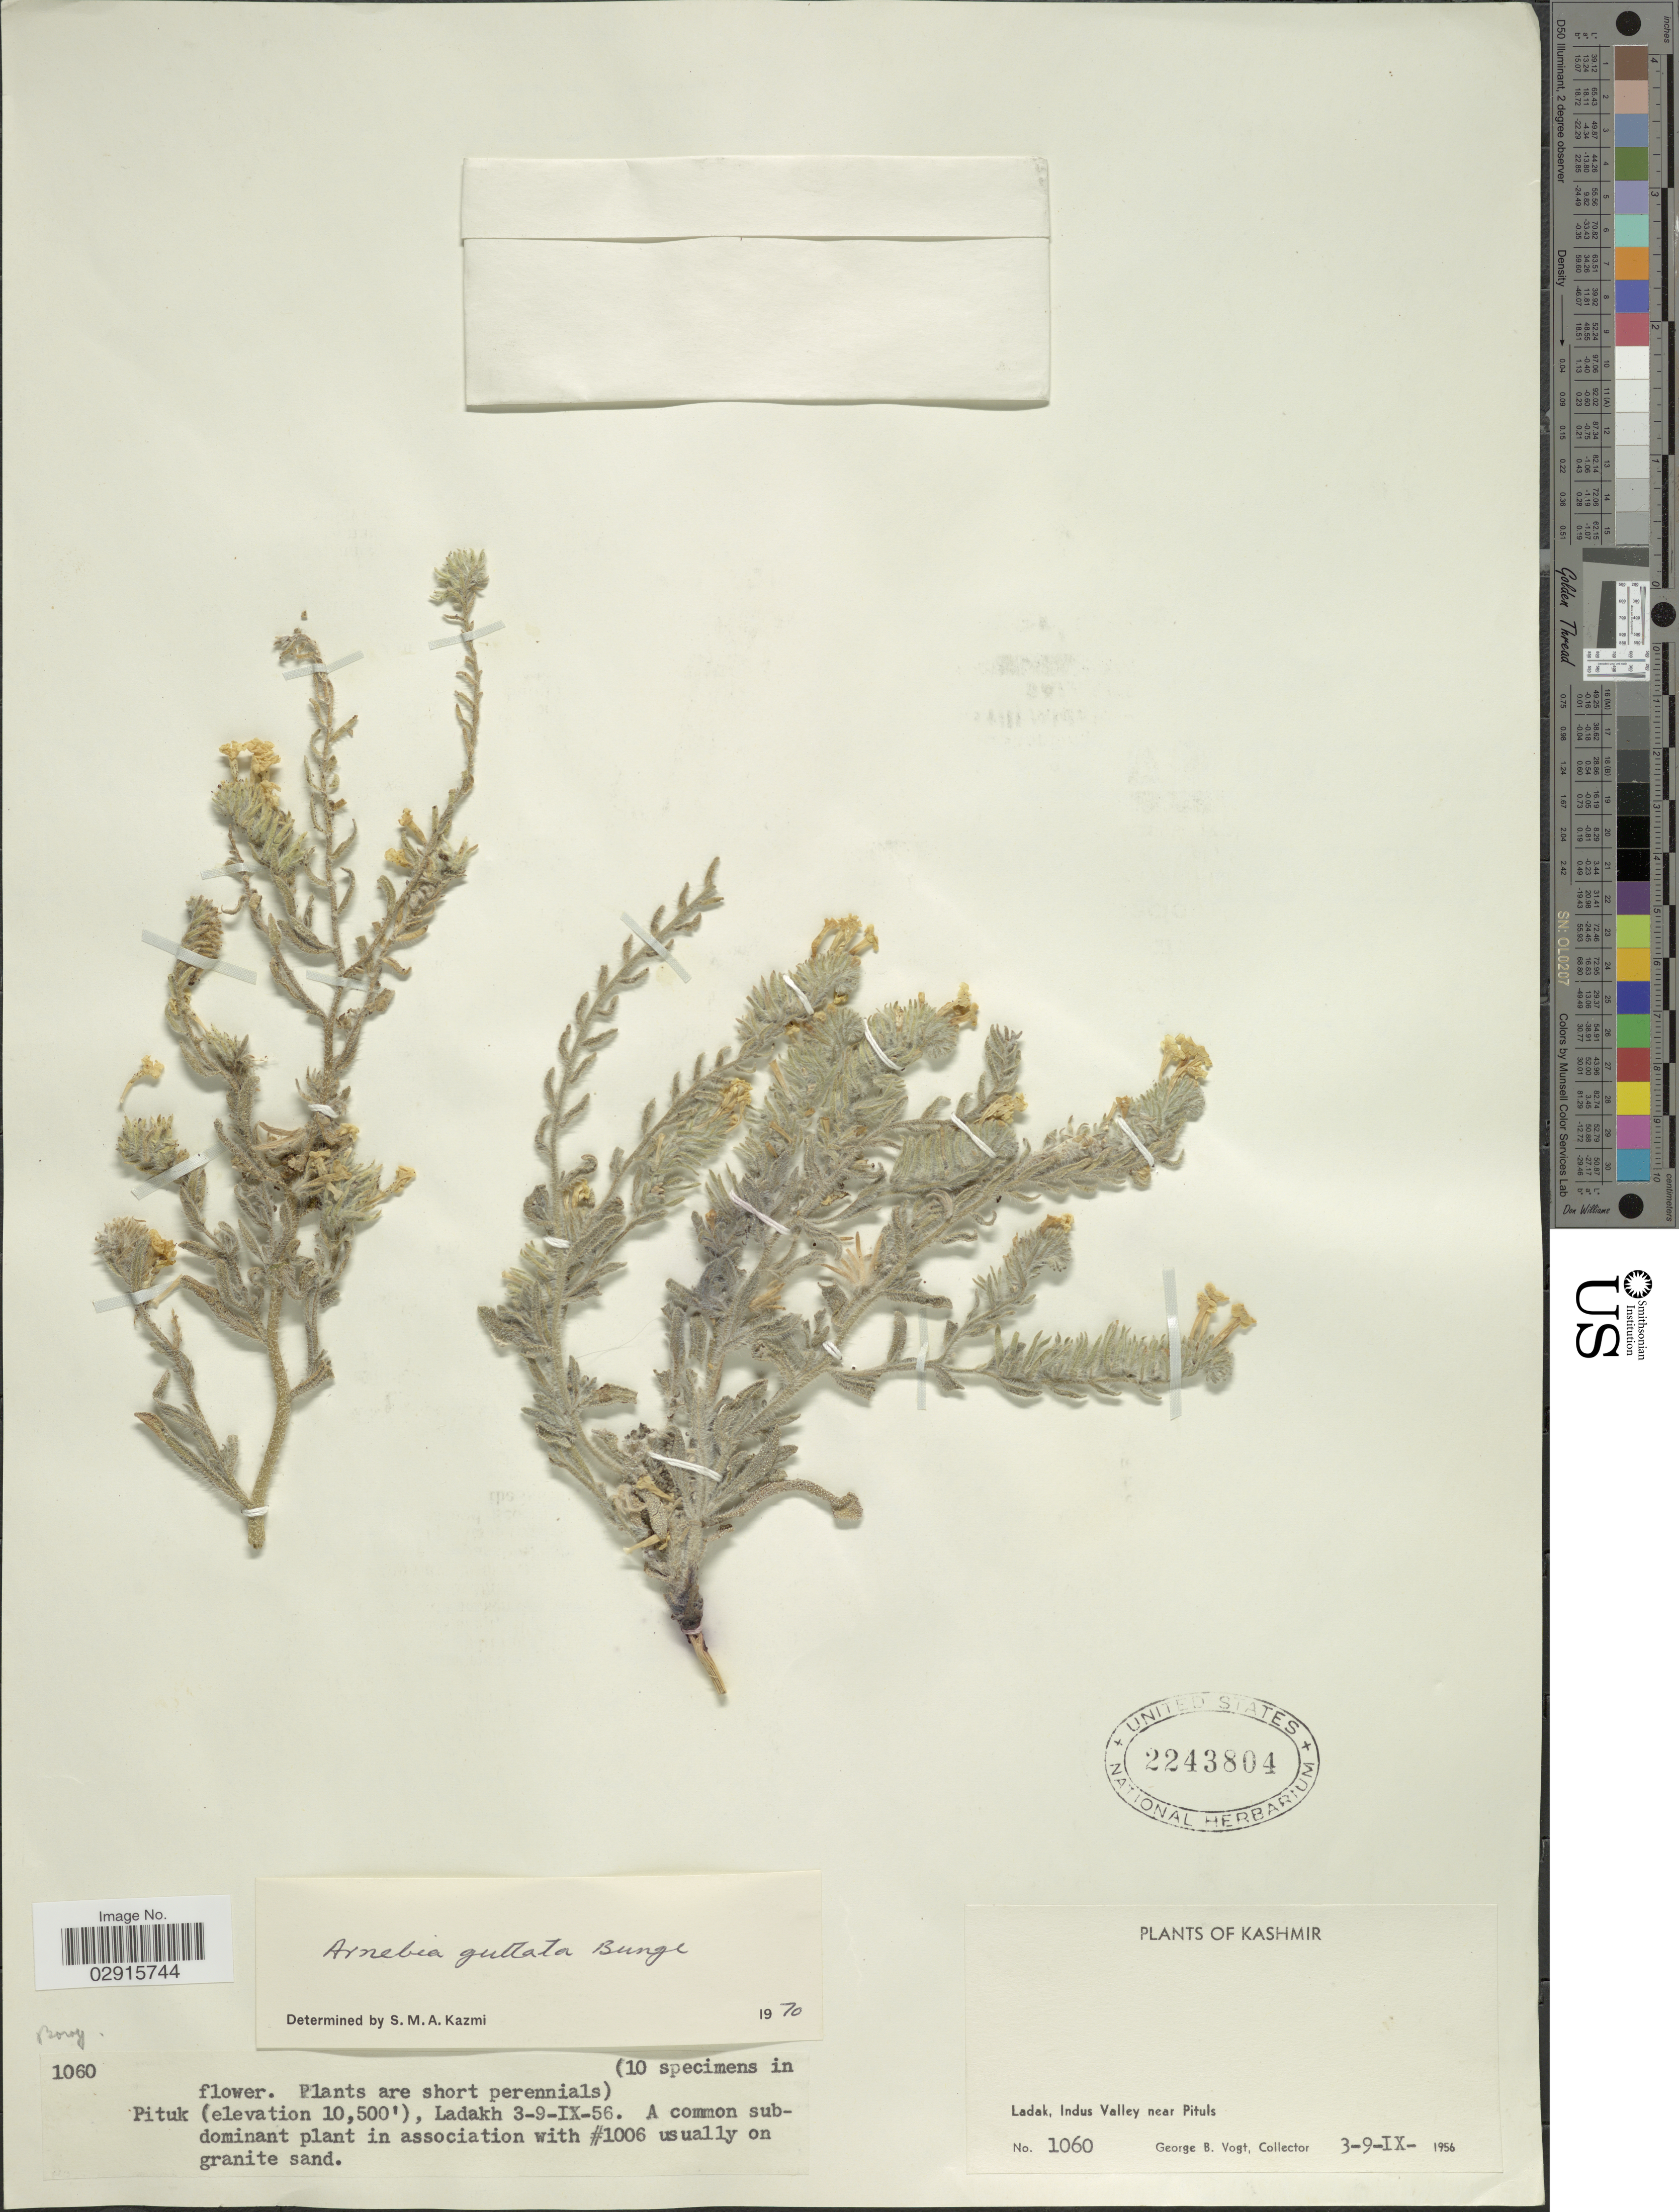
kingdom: Plantae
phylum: Tracheophyta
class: Magnoliopsida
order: Boraginales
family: Boraginaceae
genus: Arnebia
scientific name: Arnebia guttata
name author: Bunge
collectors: G. B. Vogt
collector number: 1060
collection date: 1956-09-03/1956-09-09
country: India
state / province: Ladakh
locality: Ladak, Indus Valley near Pituls. Kashmir. Pituk.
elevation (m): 3200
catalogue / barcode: US 2243804